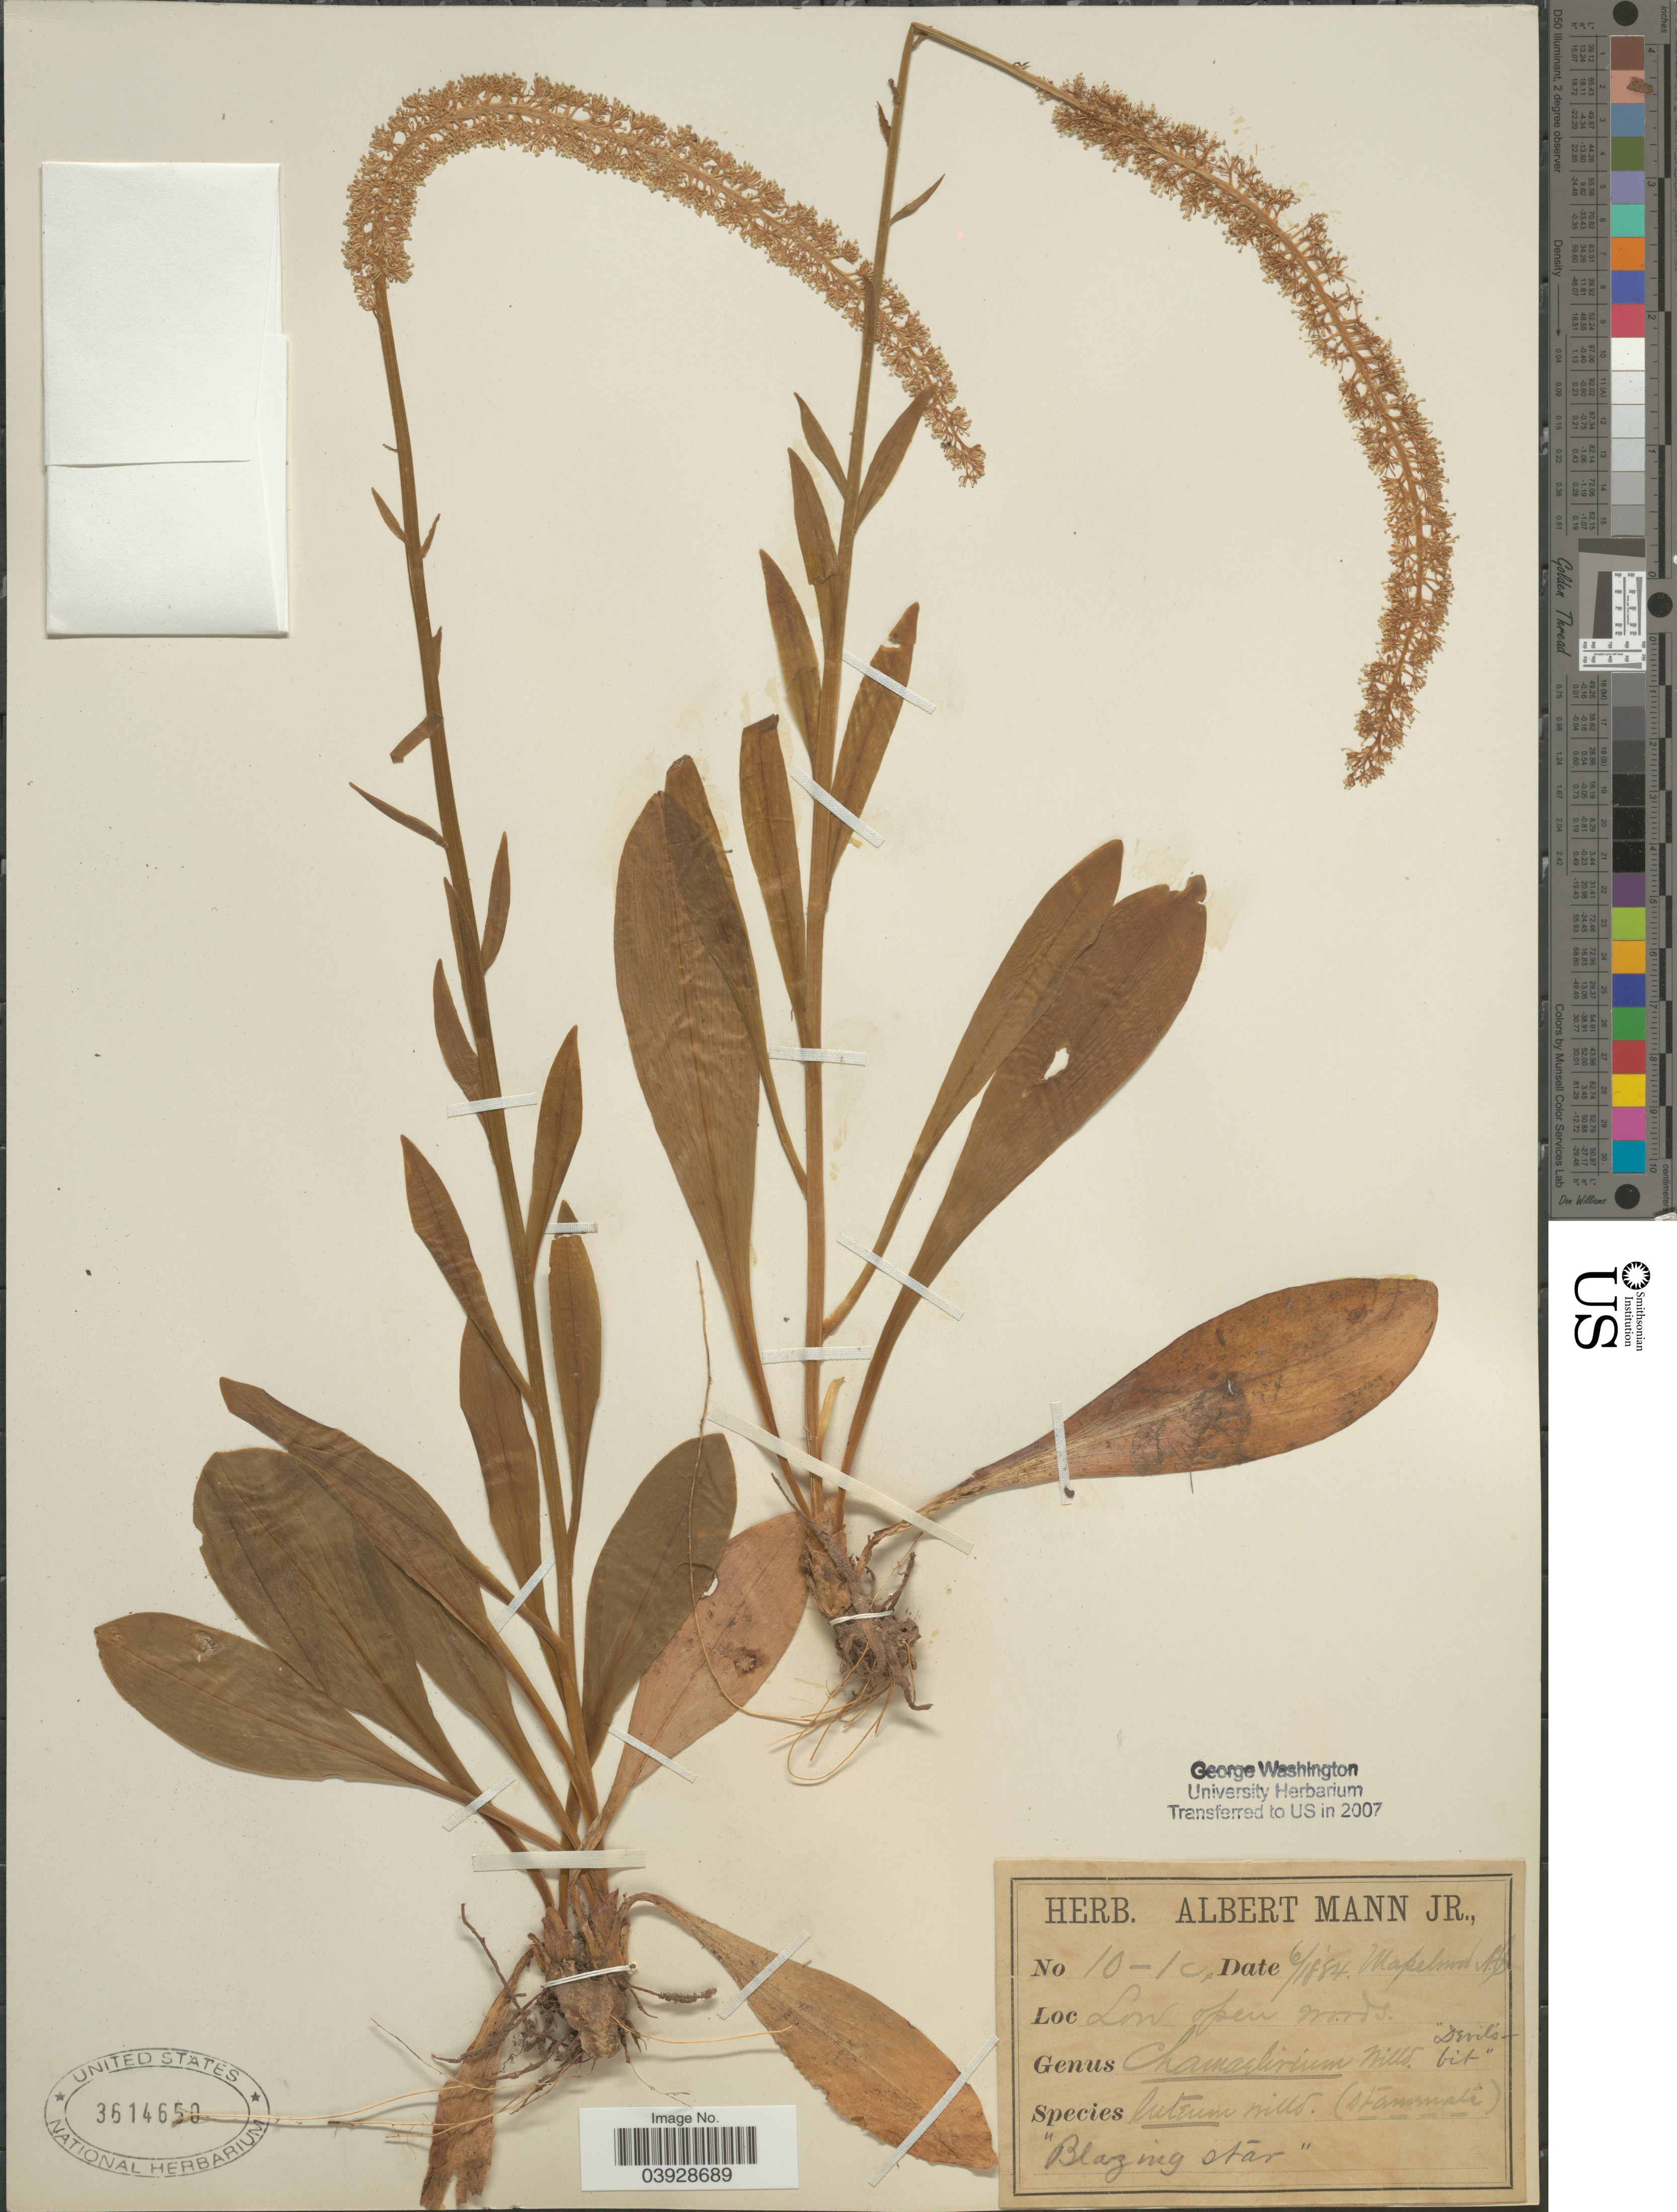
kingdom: Plantae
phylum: Tracheophyta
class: Liliopsida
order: Liliales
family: Melanthiaceae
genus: Chamaelirium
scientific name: Chamaelirium luteum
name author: (L.) A. Gray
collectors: Ex herb. Albert Mann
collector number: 10-1c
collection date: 1884-06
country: United States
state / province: North Carolina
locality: Maplewood.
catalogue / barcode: US 3614650